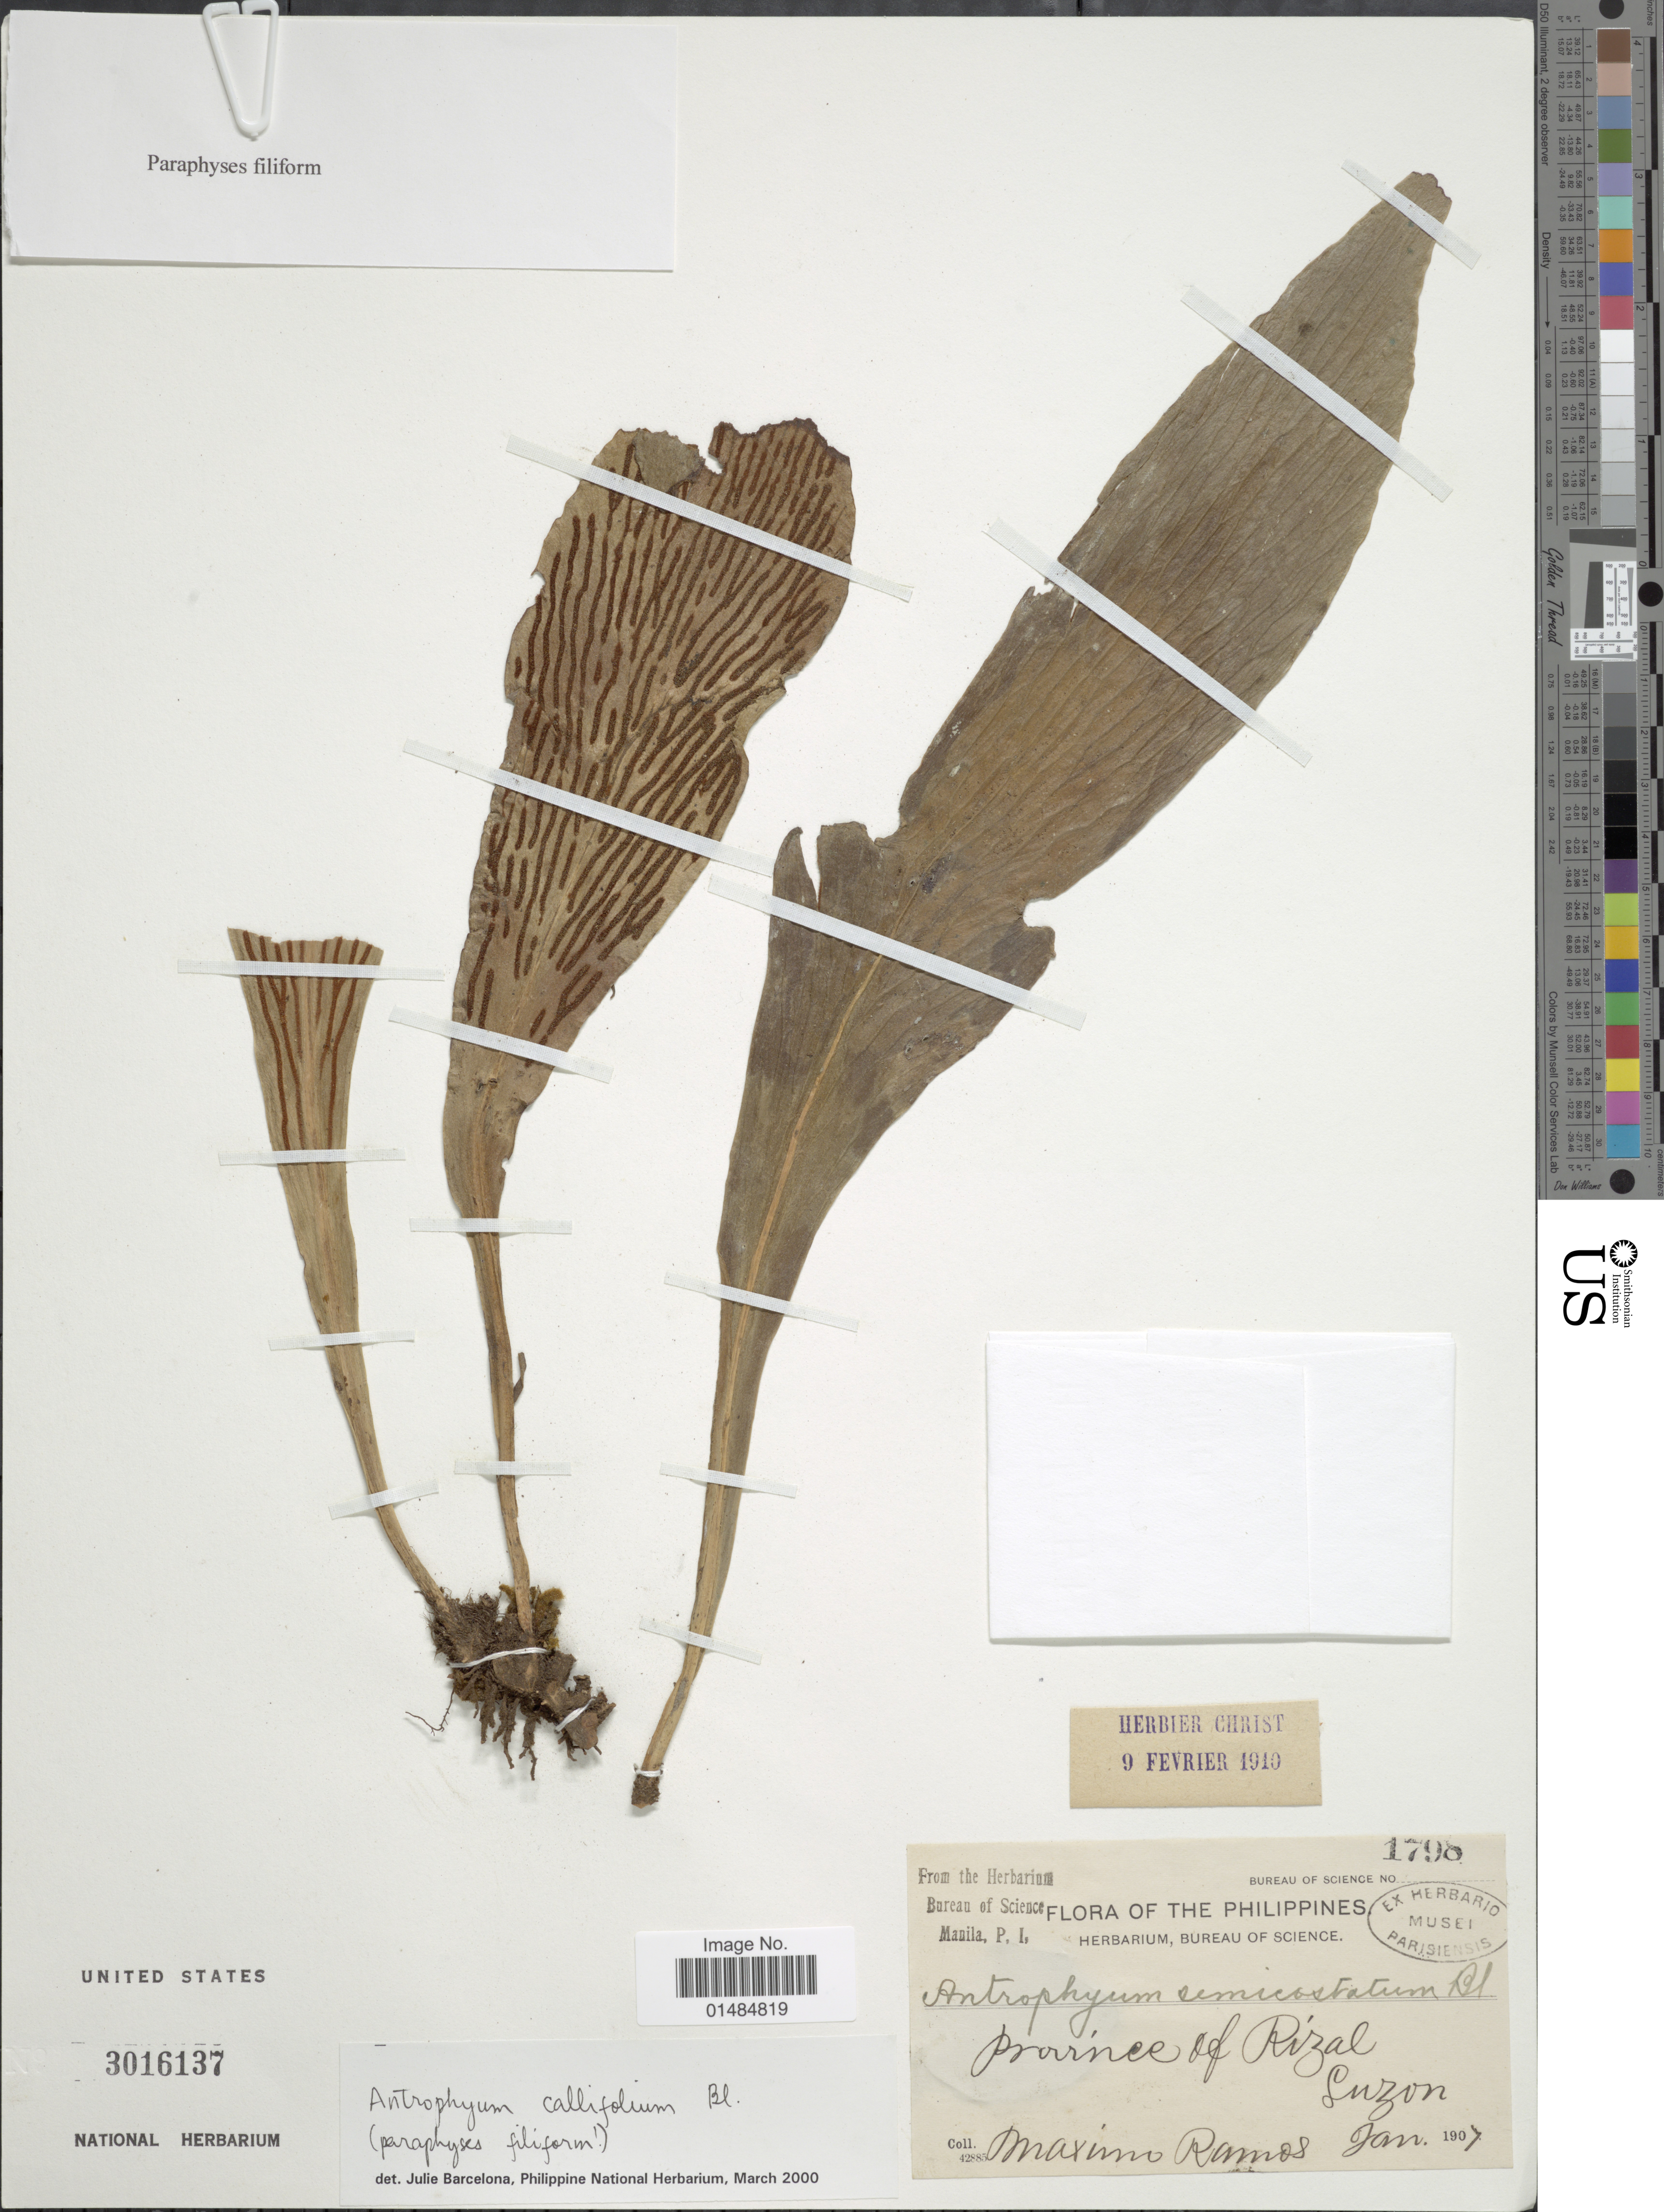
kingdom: Plantae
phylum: Tracheophyta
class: Polypodiopsida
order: Polypodiales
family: Pteridaceae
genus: Antrophyum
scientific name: Antrophyum callifolium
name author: Blume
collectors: M. Ramos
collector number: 1798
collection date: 1907-01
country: Philippines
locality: Province of Rizal, Luzon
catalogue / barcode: US 3016137